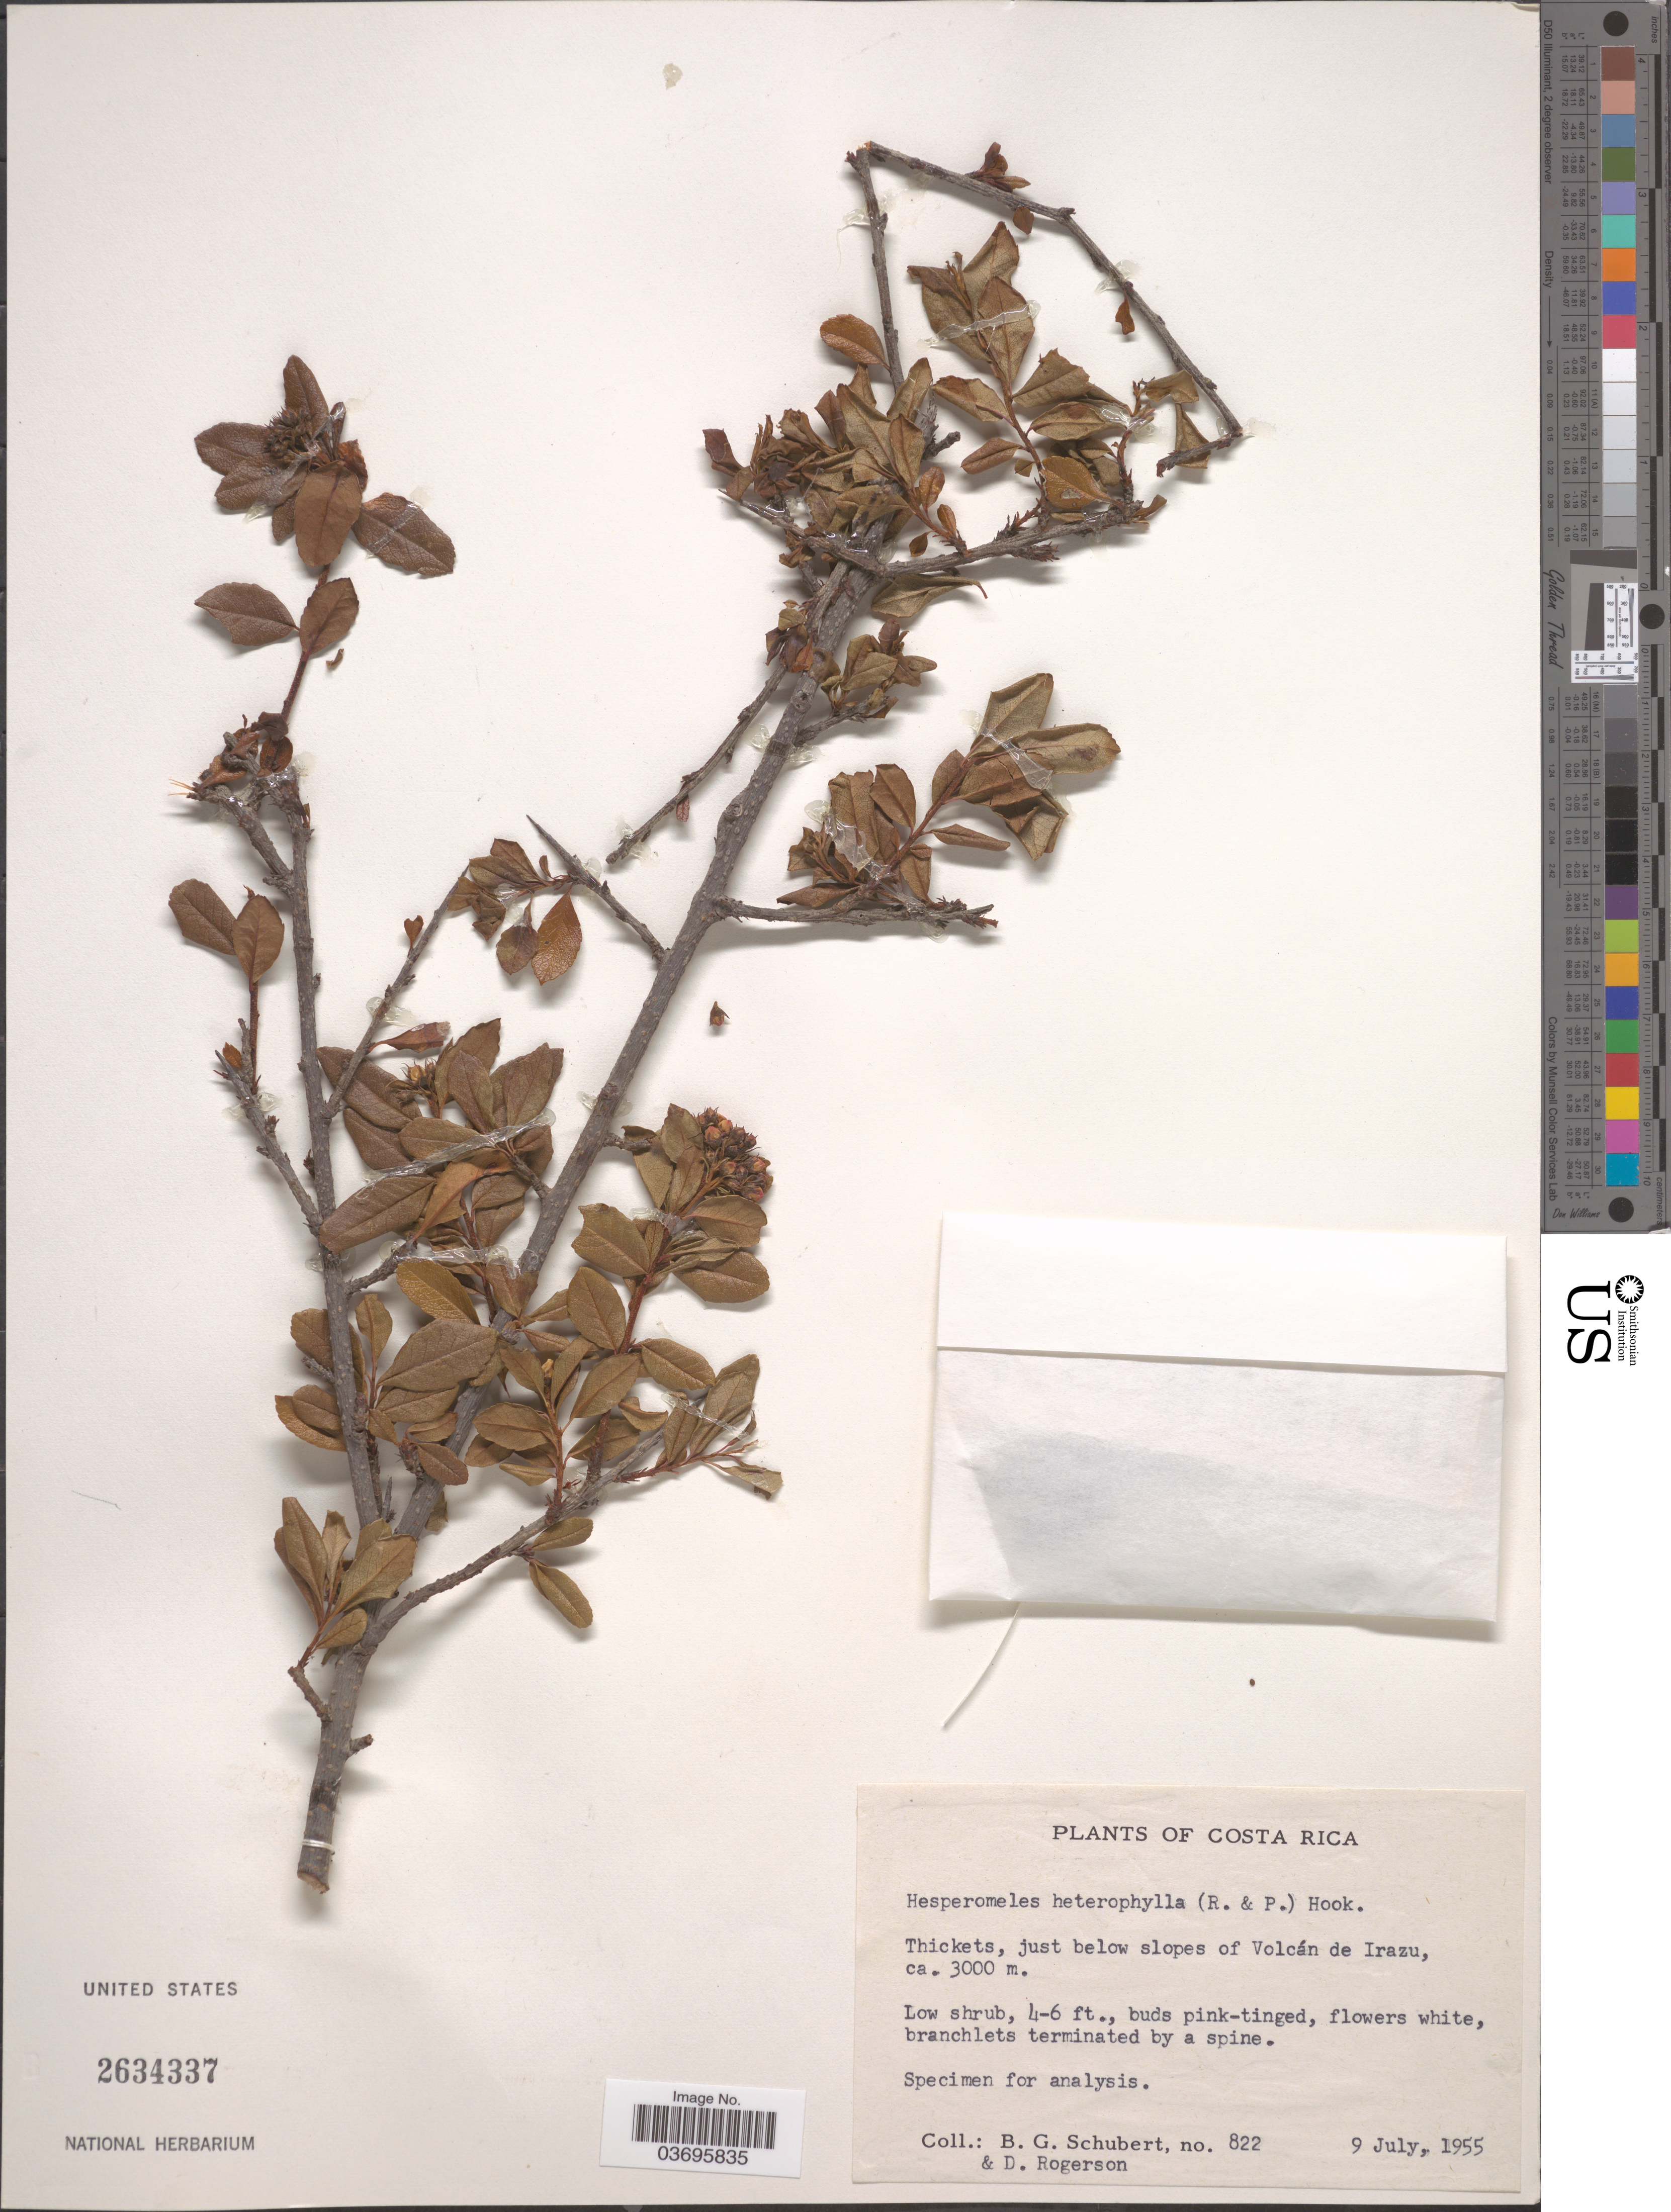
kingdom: Plantae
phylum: Tracheophyta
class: Magnoliopsida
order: Rosales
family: Rosaceae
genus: Hesperomeles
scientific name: Hesperomeles heterophylla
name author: (Ruiz & Pav.) Hook.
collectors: B. Schubert & D. Rogerson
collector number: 822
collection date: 1955-07-09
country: Costa Rica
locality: Just below slopes of Volcán de Irazu.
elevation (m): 3000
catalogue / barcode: US 2634337